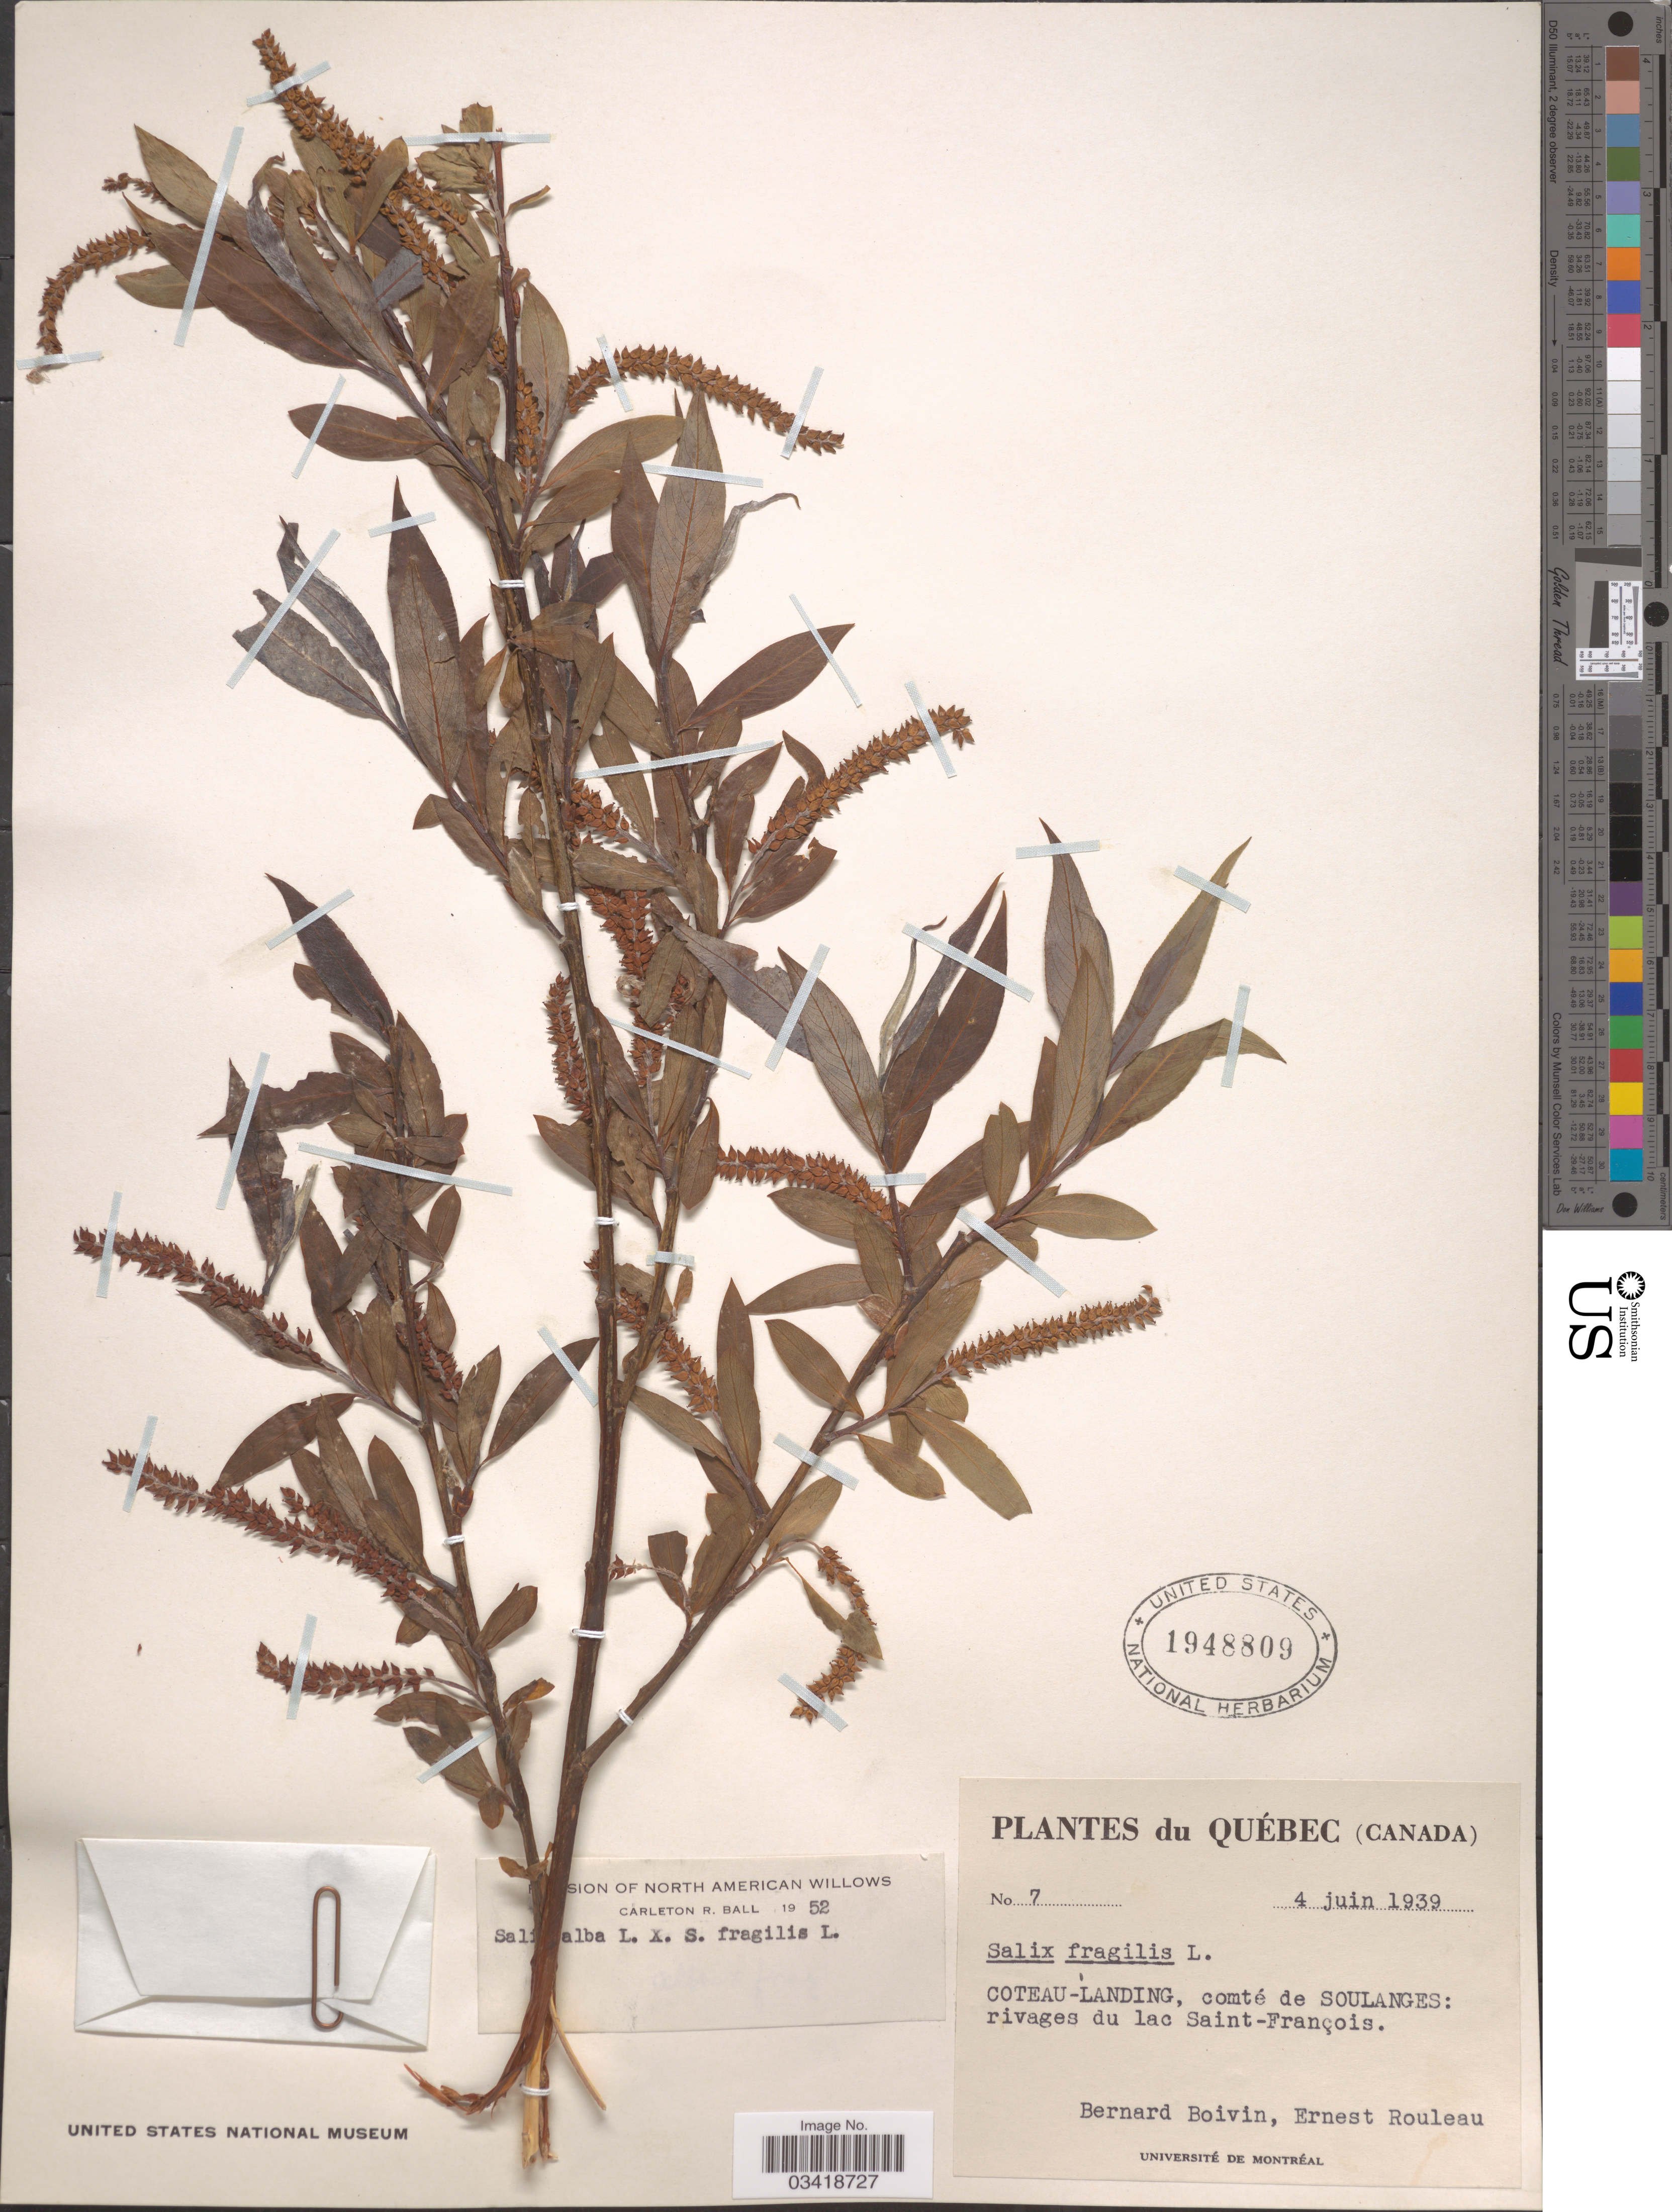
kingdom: Plantae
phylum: Tracheophyta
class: Magnoliopsida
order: Malpighiales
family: Salicaceae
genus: Salix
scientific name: Salix alba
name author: L.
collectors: J. R. B. Boivin & E. Rouleau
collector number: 7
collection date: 1939-06-04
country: Canada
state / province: Quebec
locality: Coteau-Landing, comté de Soulanges: rivages du lac Saint-François.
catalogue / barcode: US 1948809